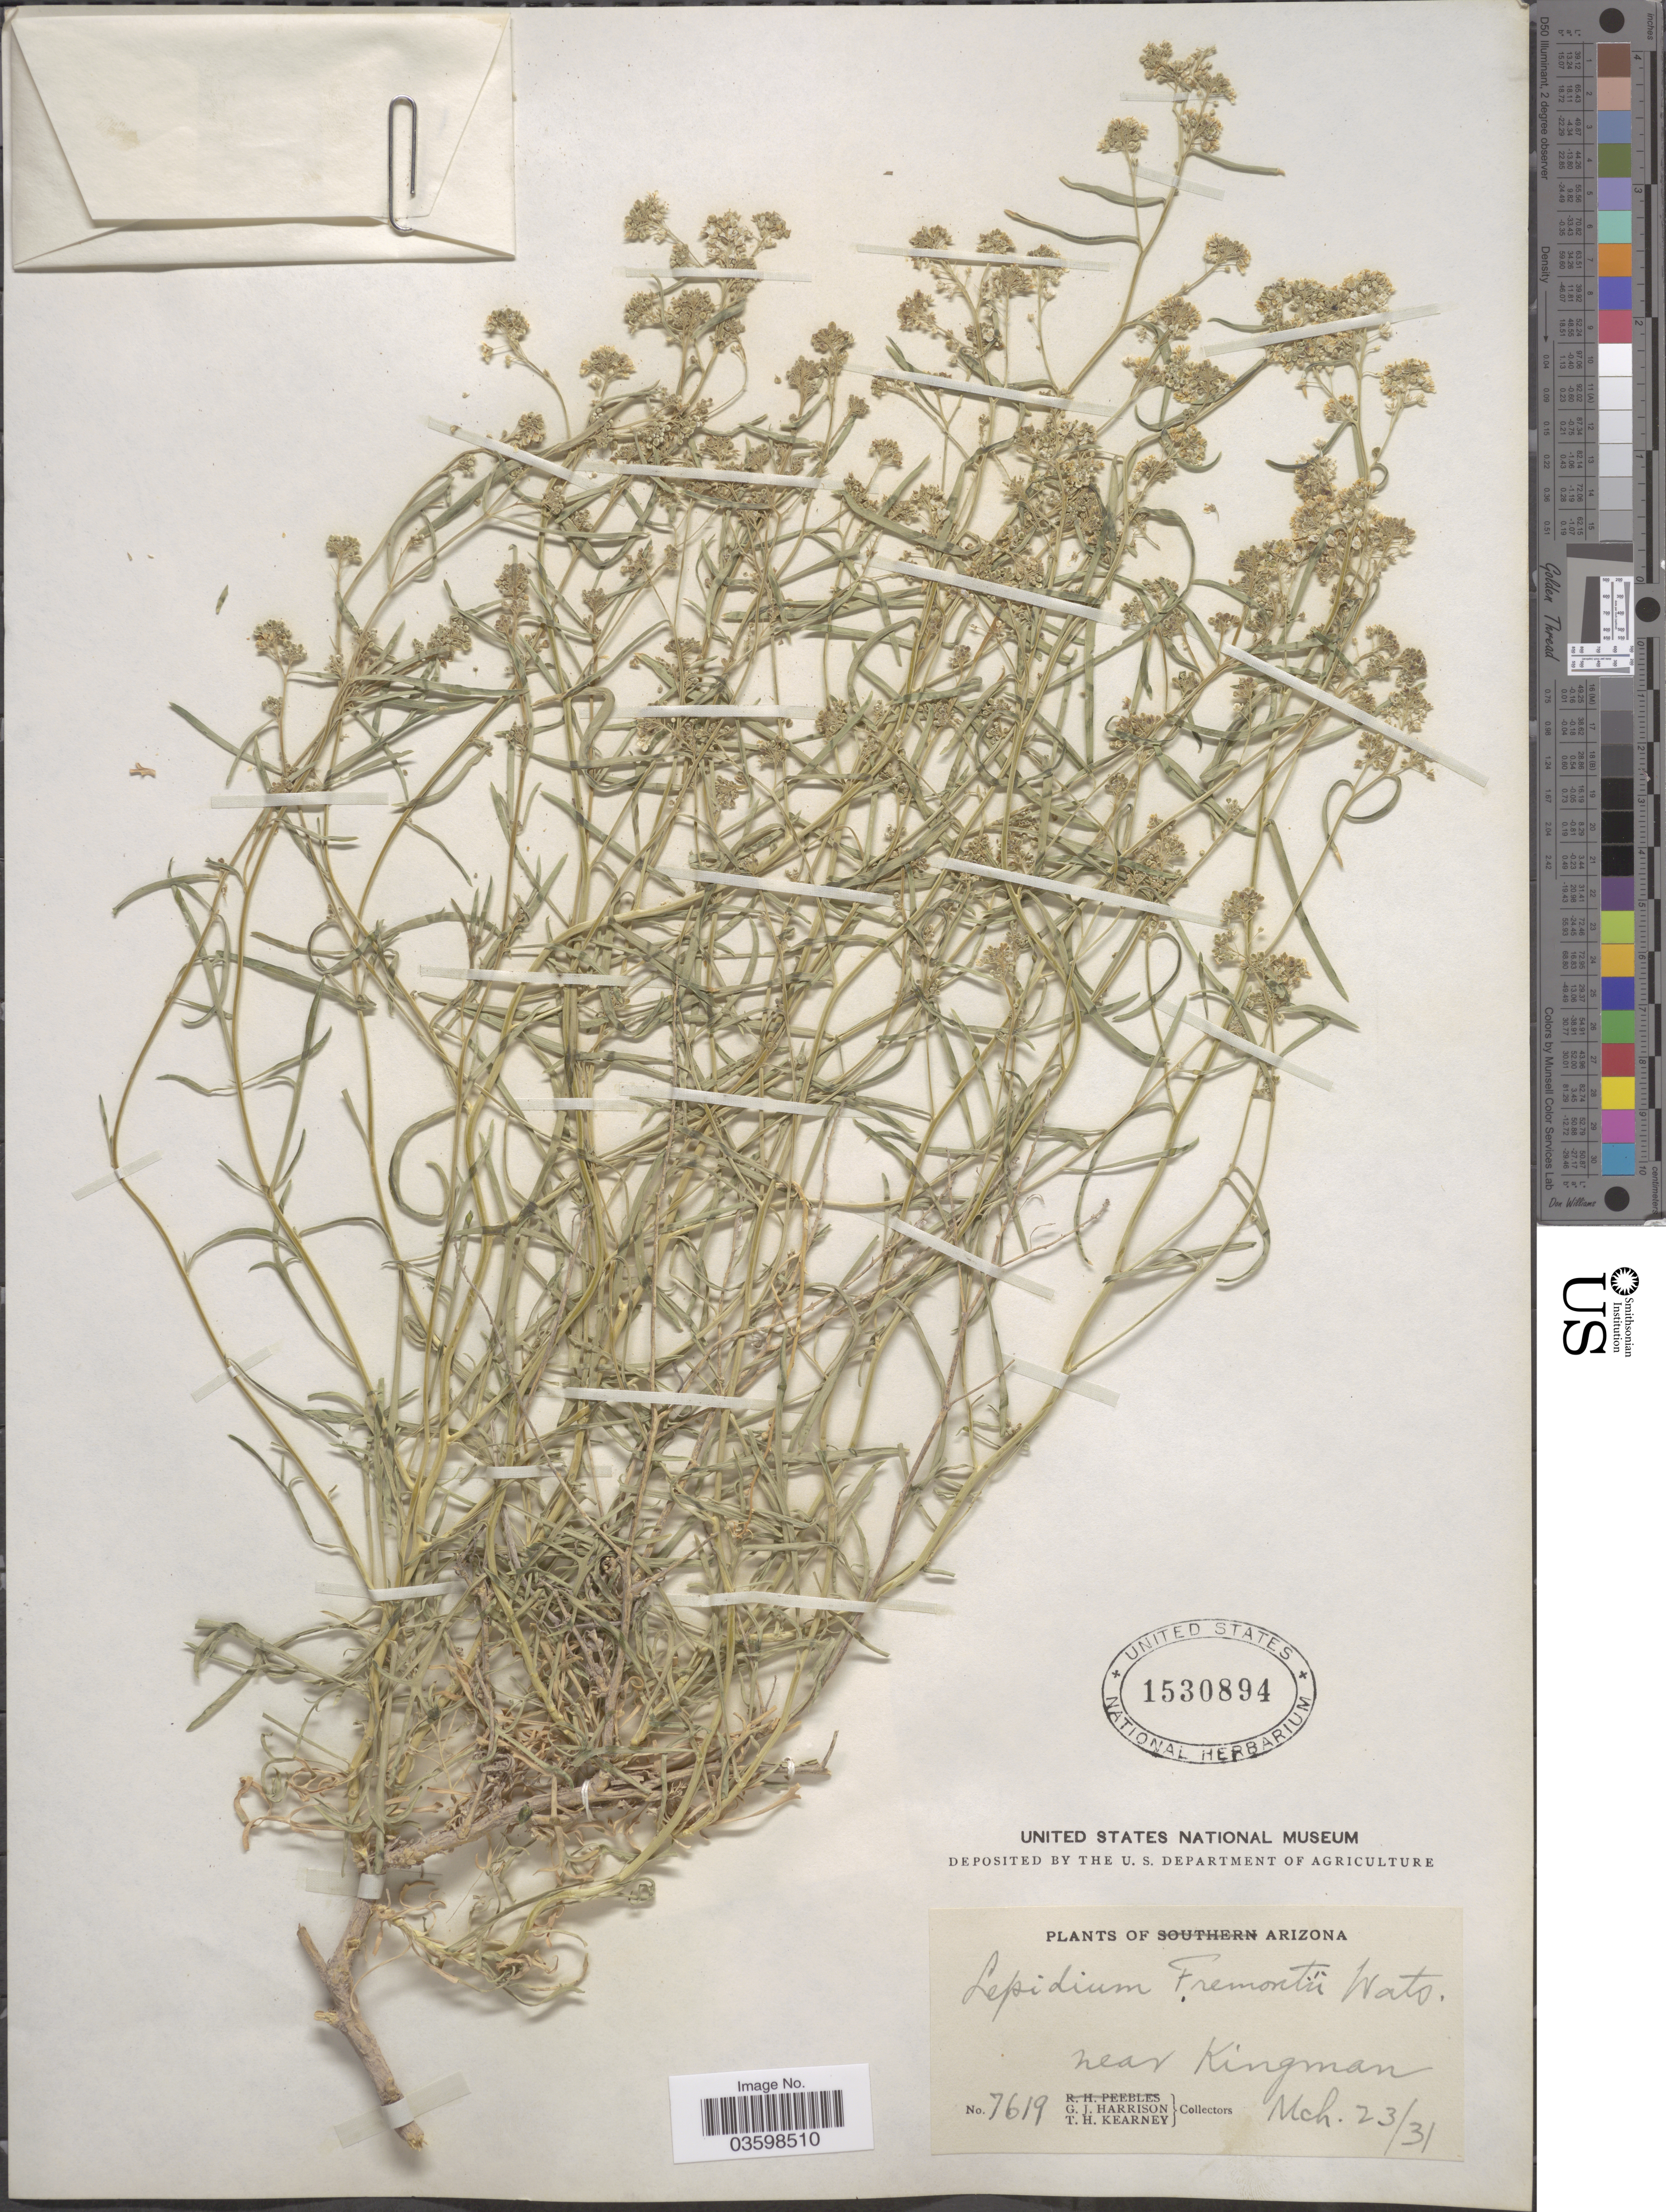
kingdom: Plantae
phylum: Tracheophyta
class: Magnoliopsida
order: Brassicales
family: Brassicaceae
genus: Lepidium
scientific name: Lepidium fremontii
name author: S. Watson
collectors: G. J. Harrison & T. H. Kearney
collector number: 7619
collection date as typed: Transcribed d/m/y: 23/3/31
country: United States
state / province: Arizona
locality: Near Kingman.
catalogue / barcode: US 1530894